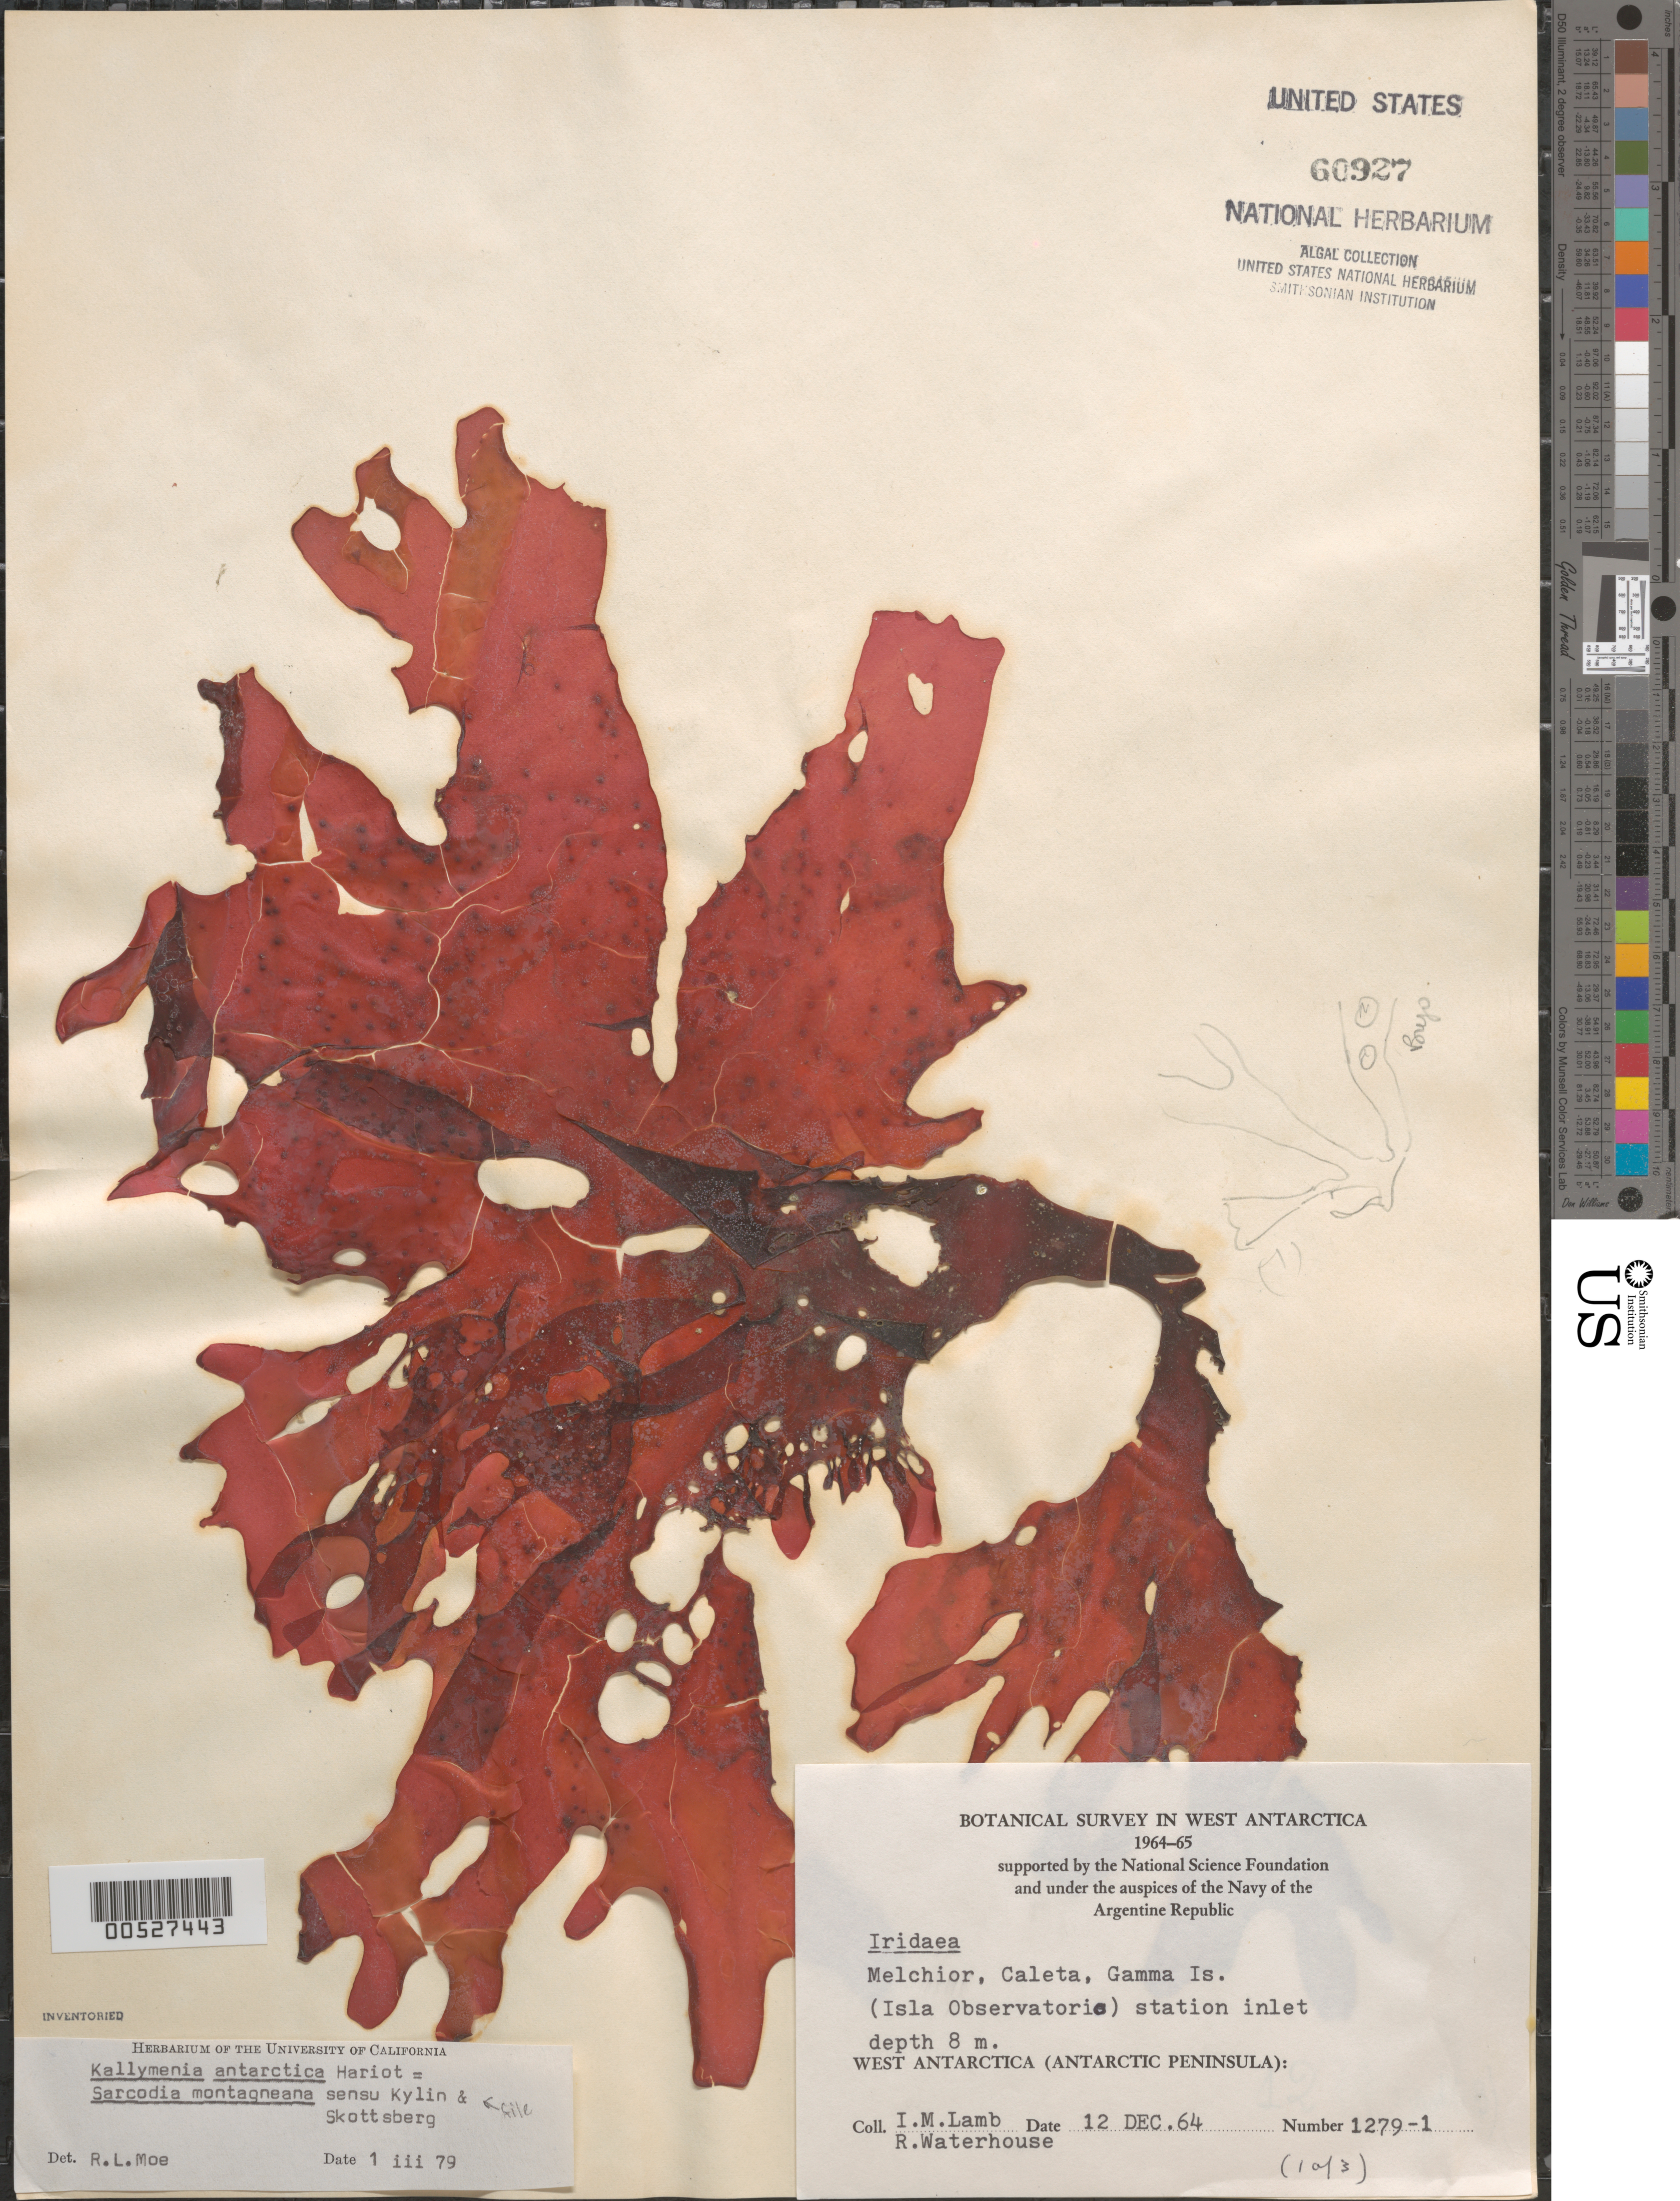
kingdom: Plantae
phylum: Rhodophyta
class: Florideophyceae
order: Gigartinales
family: Sarcodiaceae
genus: Sarcodia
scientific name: Sarcodia montagneana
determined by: Moe, R. L.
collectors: I. M. Lamb & R. Waterhouse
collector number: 1279-1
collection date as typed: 12 Dec 1964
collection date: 1964-12-12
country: Antarctica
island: Gamma Island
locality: Melchior Caleta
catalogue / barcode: US 60927